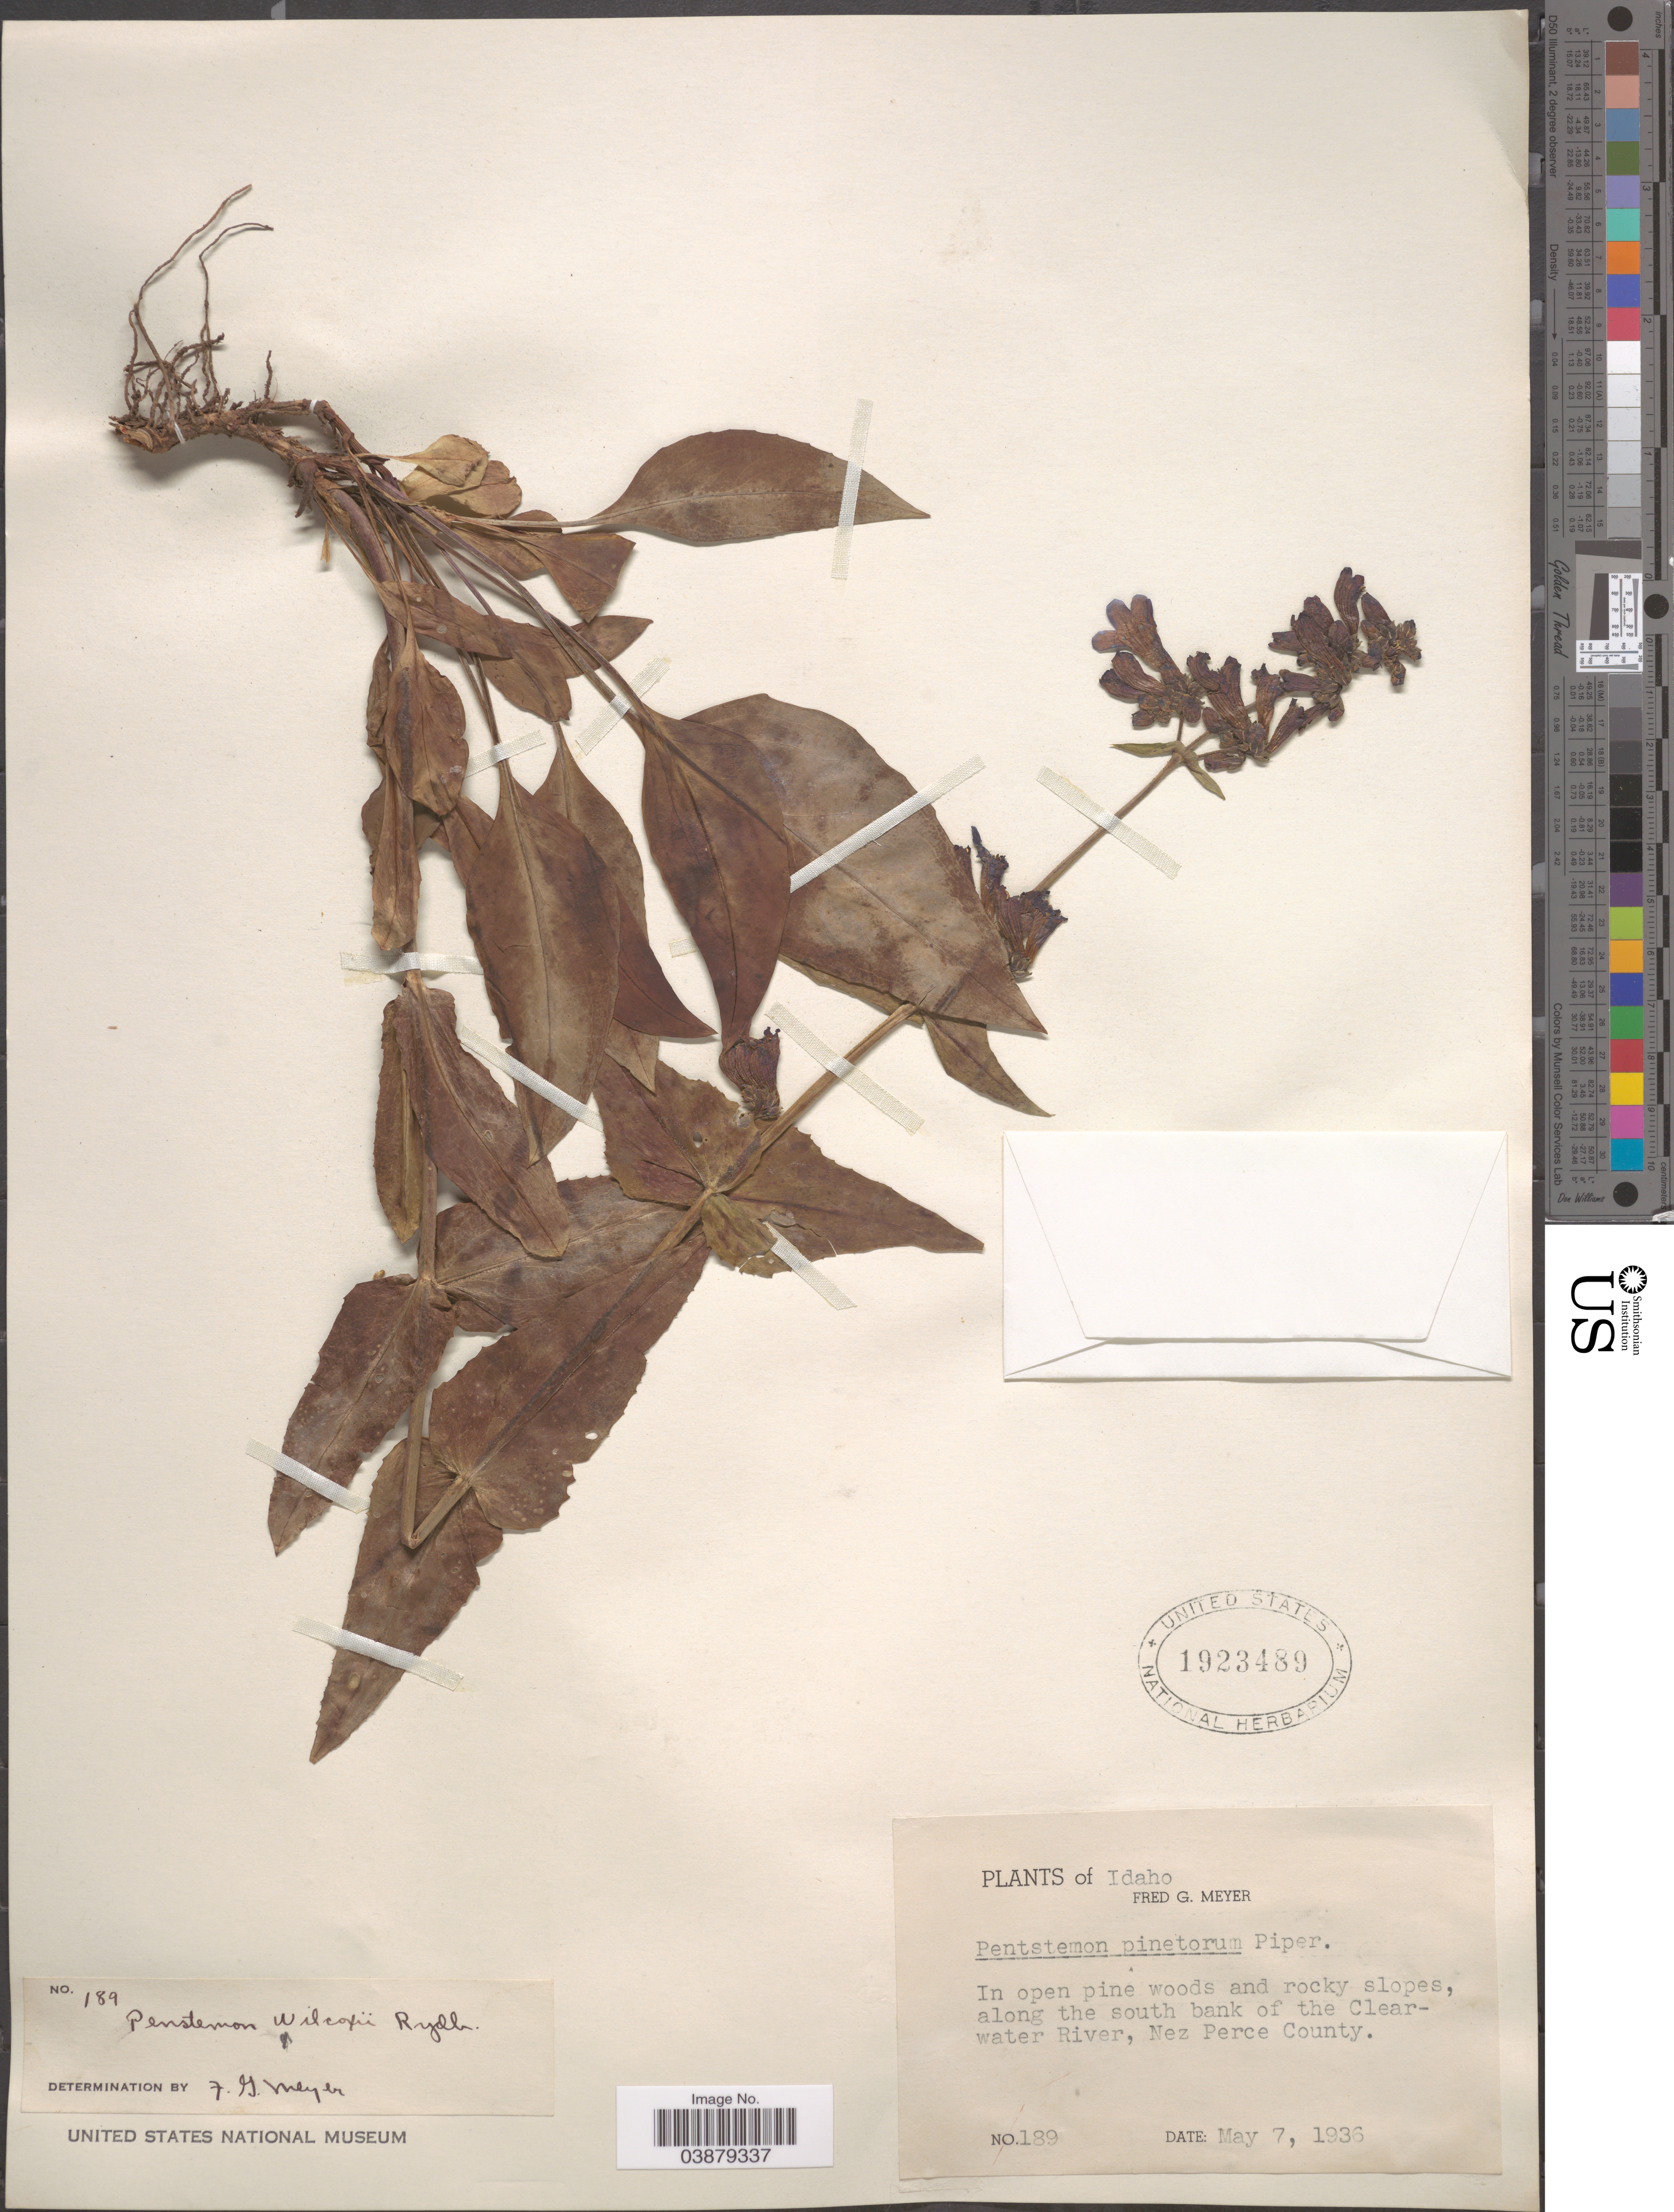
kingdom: Plantae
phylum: Tracheophyta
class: Magnoliopsida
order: Lamiales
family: Plantaginaceae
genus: Penstemon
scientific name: Penstemon wilcoxii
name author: Rydb.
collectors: F. G. Meyer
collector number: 189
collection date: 1936-05-07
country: United States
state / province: Idaho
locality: In open pine woods and rocky slopes, along the south bank of the Clearwater River, Nez Perce County.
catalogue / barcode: US 1923489